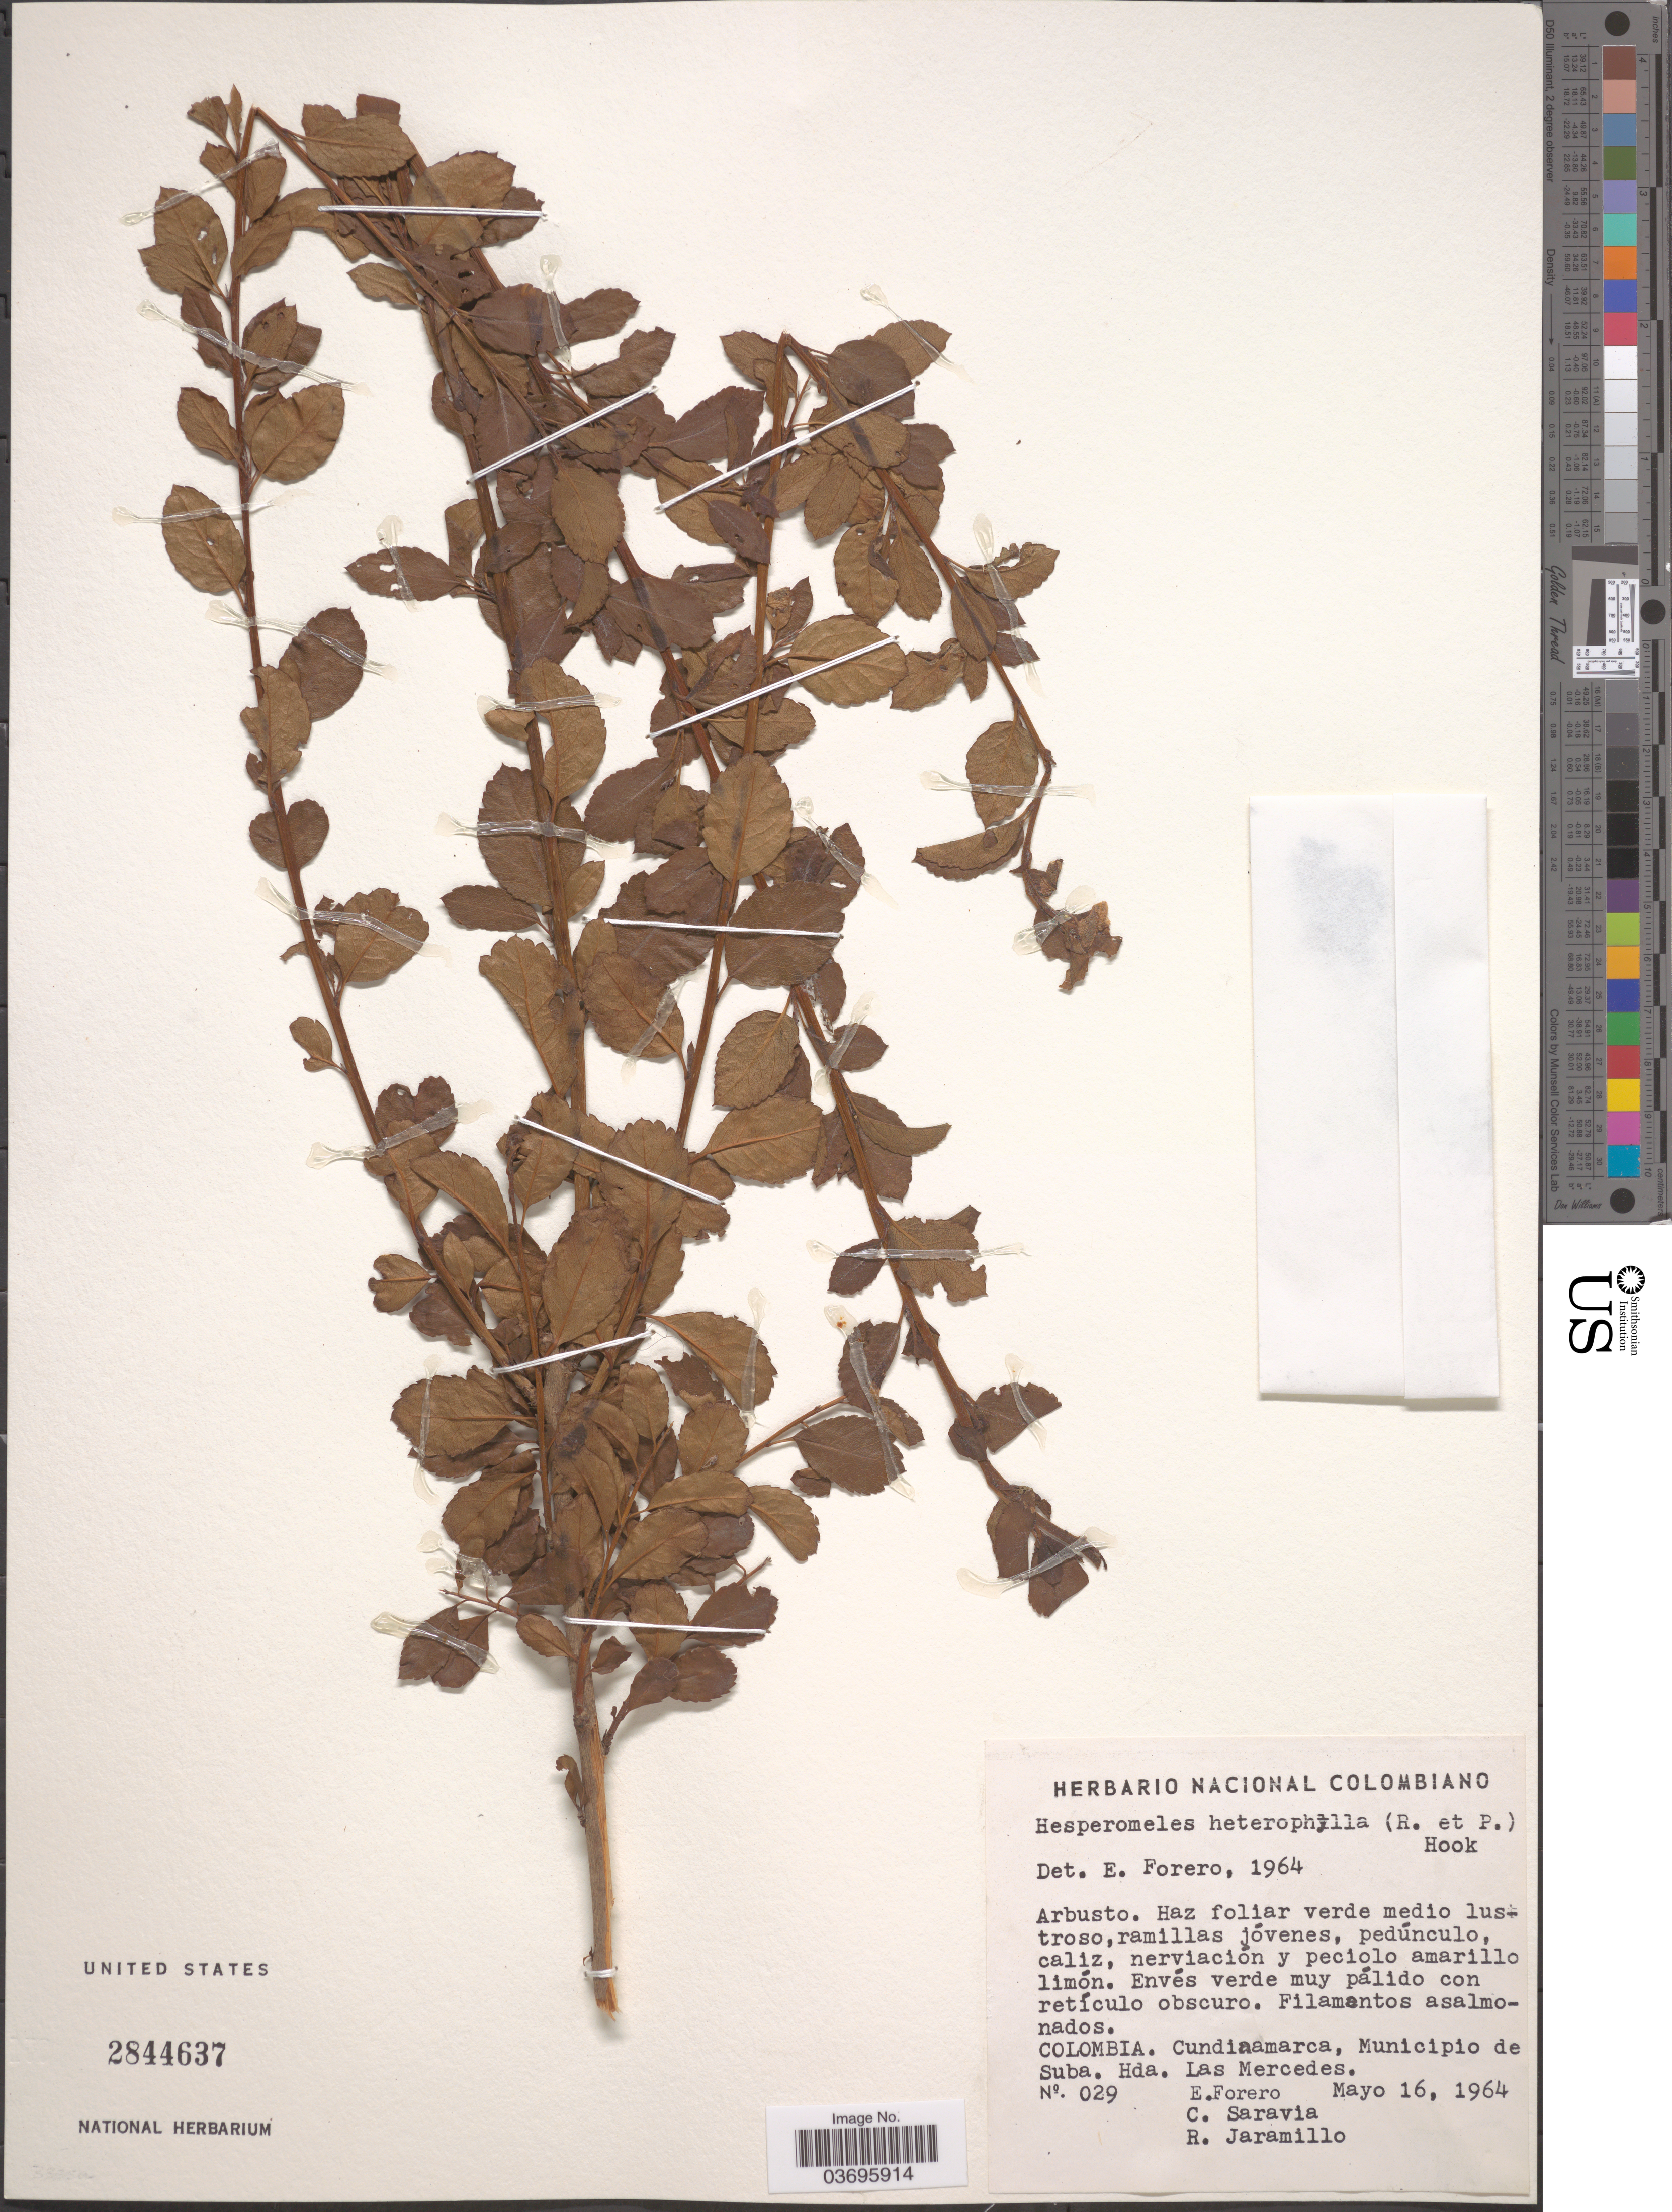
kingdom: Plantae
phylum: Tracheophyta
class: Magnoliopsida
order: Rosales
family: Rosaceae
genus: Hesperomeles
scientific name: Hesperomeles heterophylla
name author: (Ruiz & Pav.) Hook.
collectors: E. Forero, C. Saravia & R. Jaramillo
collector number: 029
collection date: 1964-05-16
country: Colombia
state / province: Cundinamarca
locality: Municipio de Suba. Hda. Las Mercedes.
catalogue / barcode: US 2844637